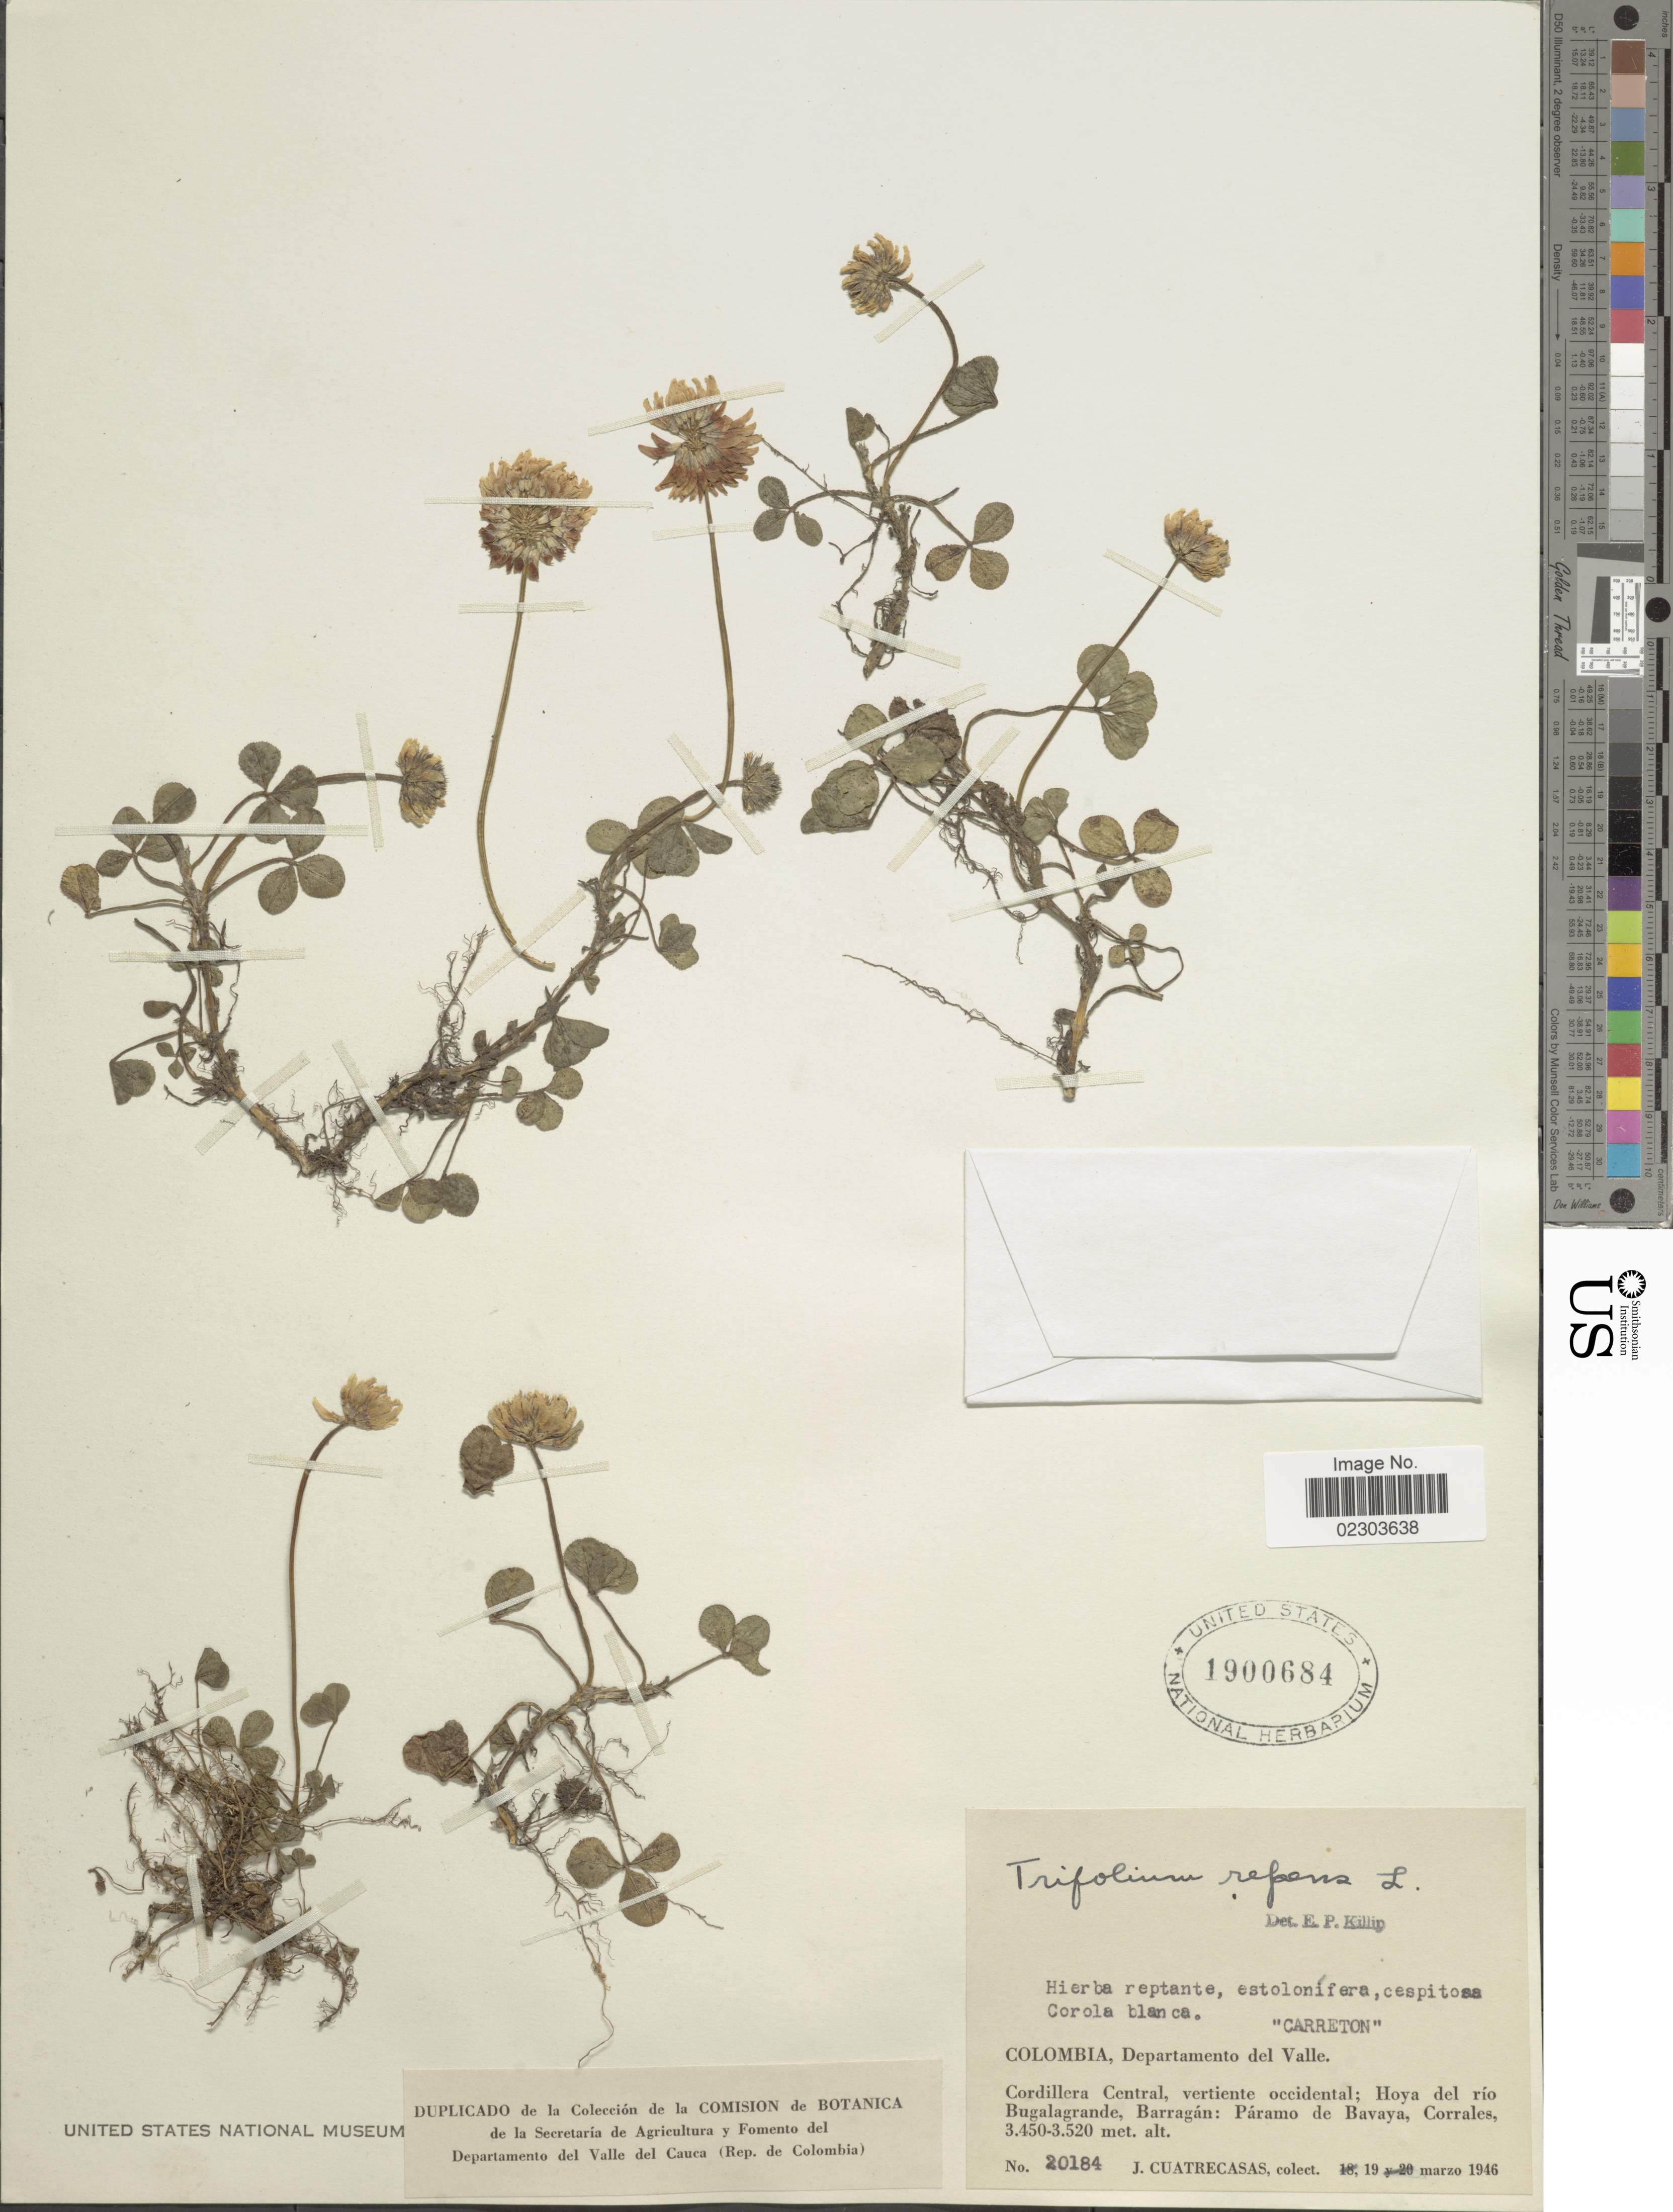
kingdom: Plantae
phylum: Tracheophyta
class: Magnoliopsida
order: Fabales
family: Fabaceae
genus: Trifolium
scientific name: Trifolium repens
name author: L.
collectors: J. Cuatrecasas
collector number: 20184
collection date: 1946-03-19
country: Colombia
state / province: Valle del Cauca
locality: Departamento del Valle, Cordillera Central, vertiente occidental; Hoya del río Bugalagrande, Barragán: Páramo de Bavaya, Corrales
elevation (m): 3450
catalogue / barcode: US 1900684